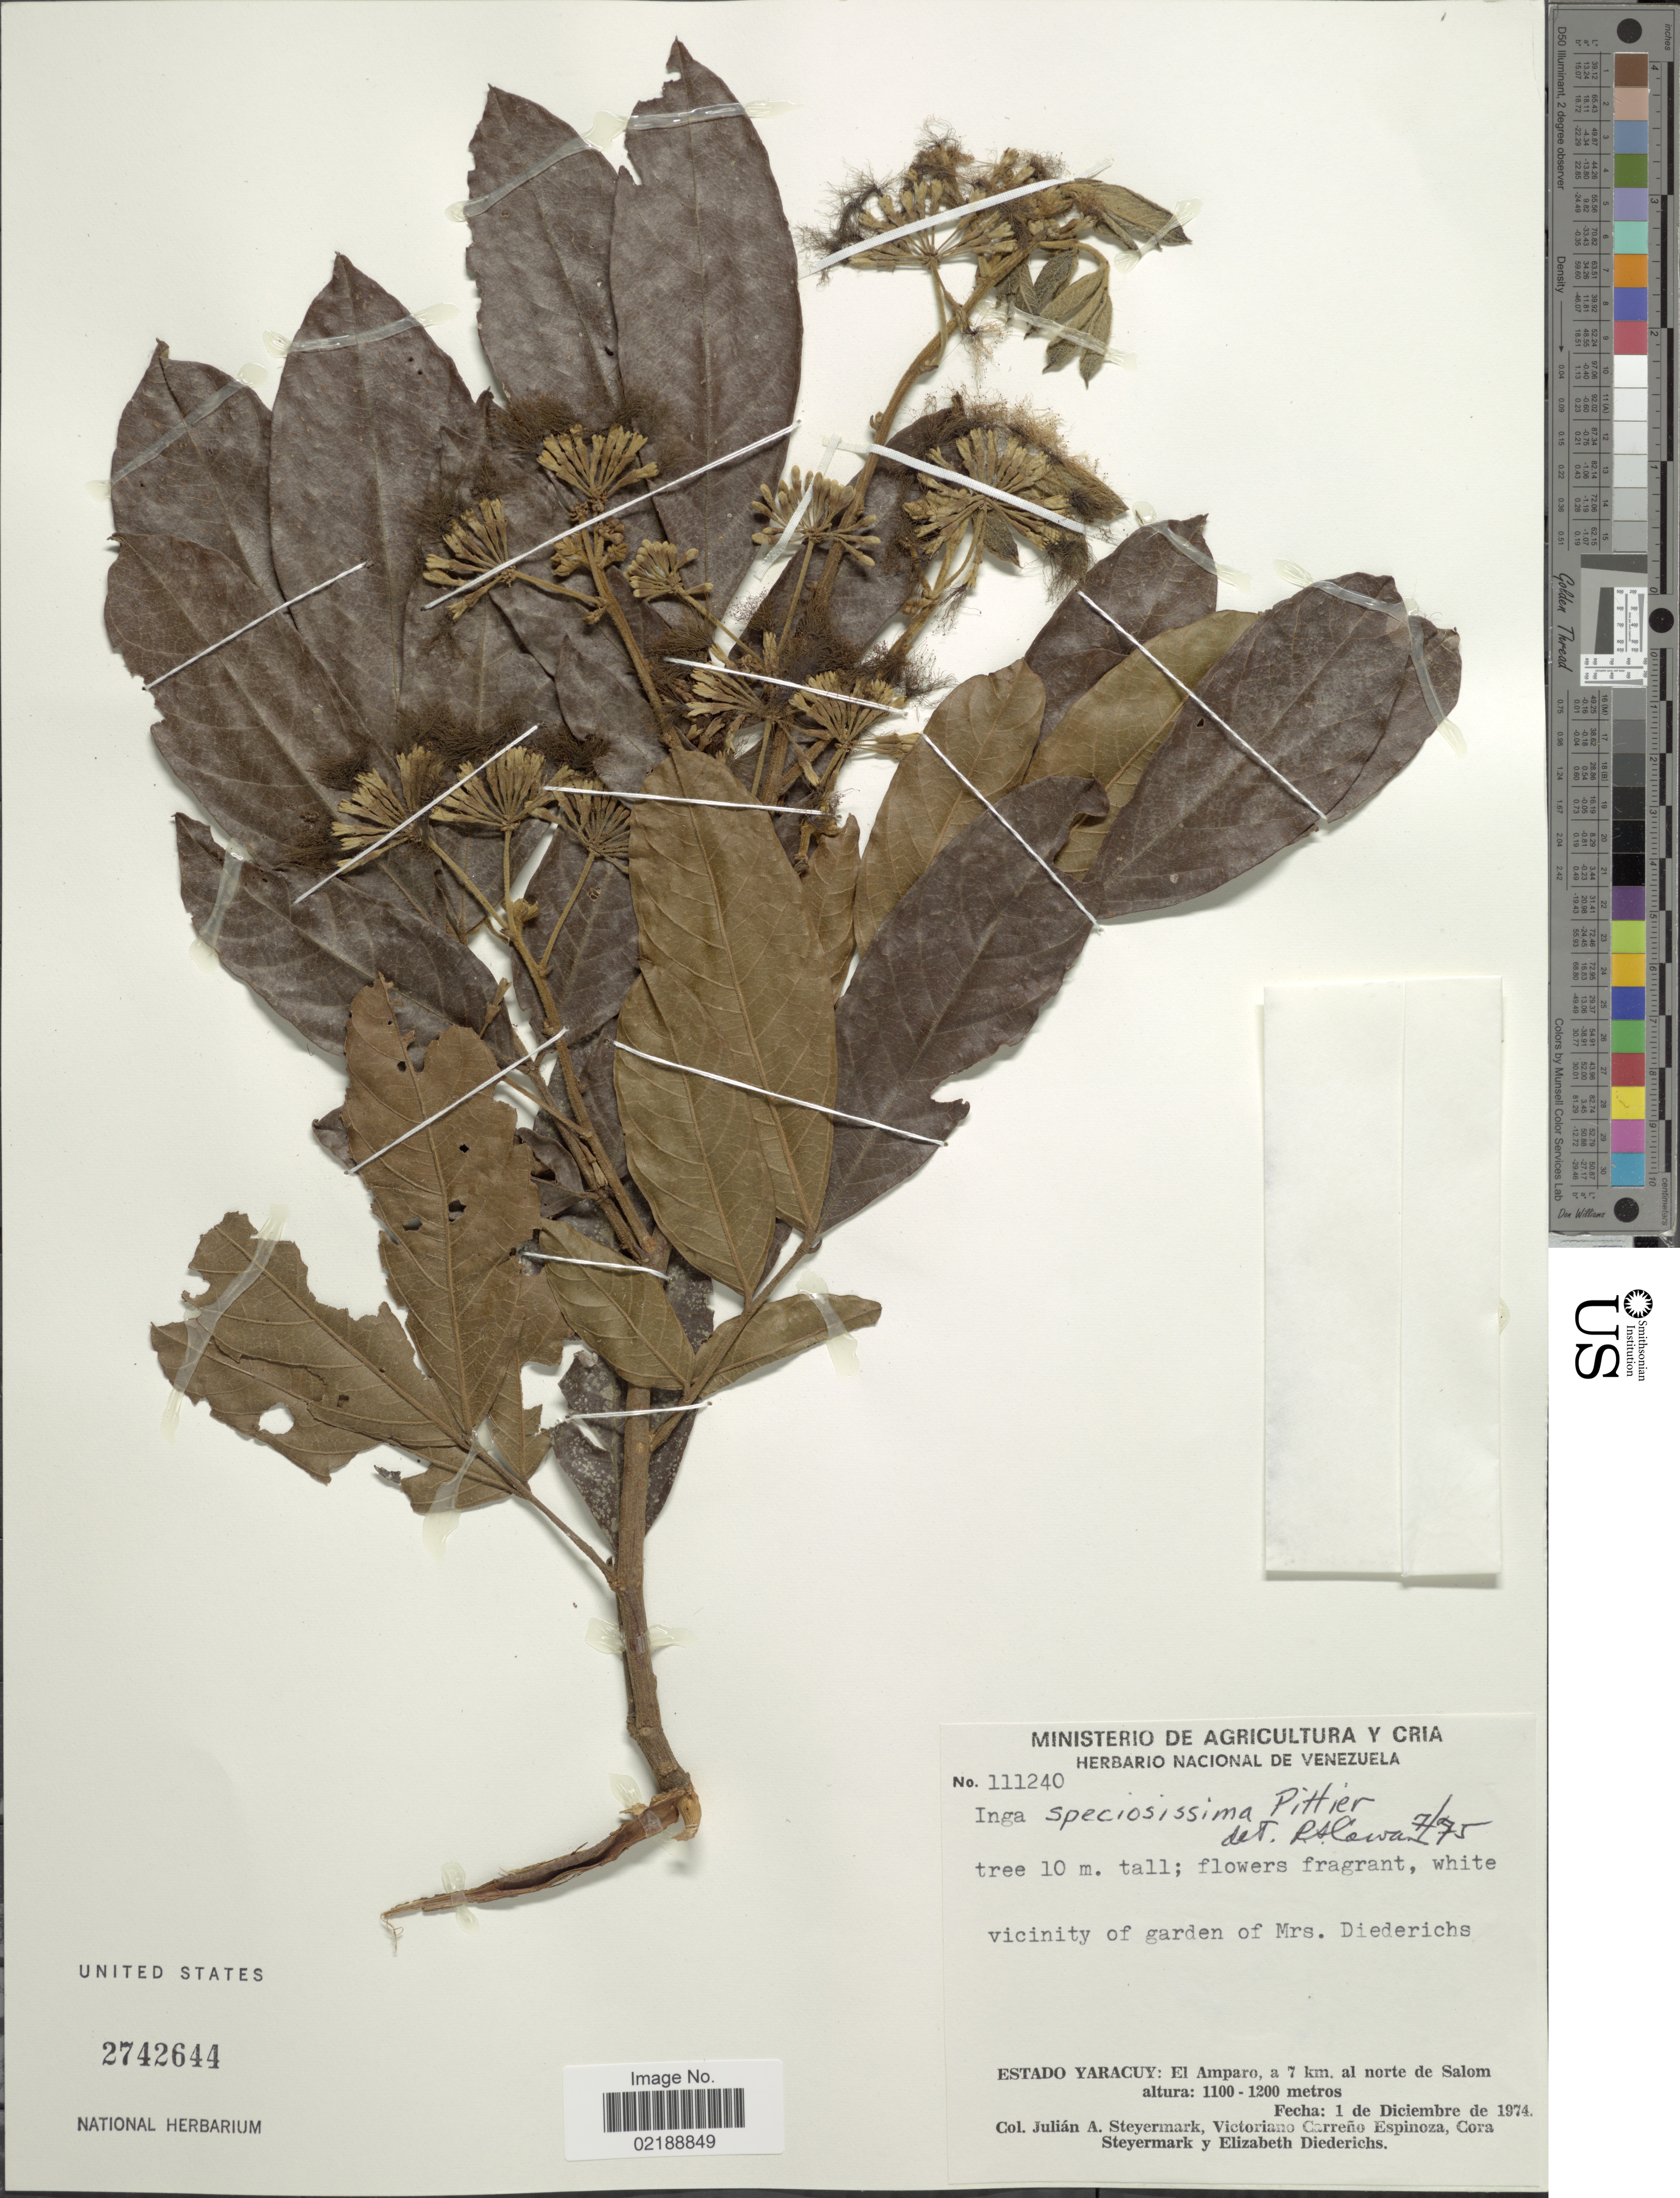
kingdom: Plantae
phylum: Tracheophyta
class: Magnoliopsida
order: Fabales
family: Fabaceae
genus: Inga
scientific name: Inga nobilis subsp. quaternata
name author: (Poepp. & Endl.) T.D. Penn.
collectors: J. Steyermark, V. Carreño E., C. Steyermark & E. Diederichs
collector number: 111240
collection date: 1974-12-01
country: Venezuela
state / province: Yaracuy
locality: Vicinity of garden of Mrs Diederichs, El Amparo, a 7 km al nort de Salom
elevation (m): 1100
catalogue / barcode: US 2742644